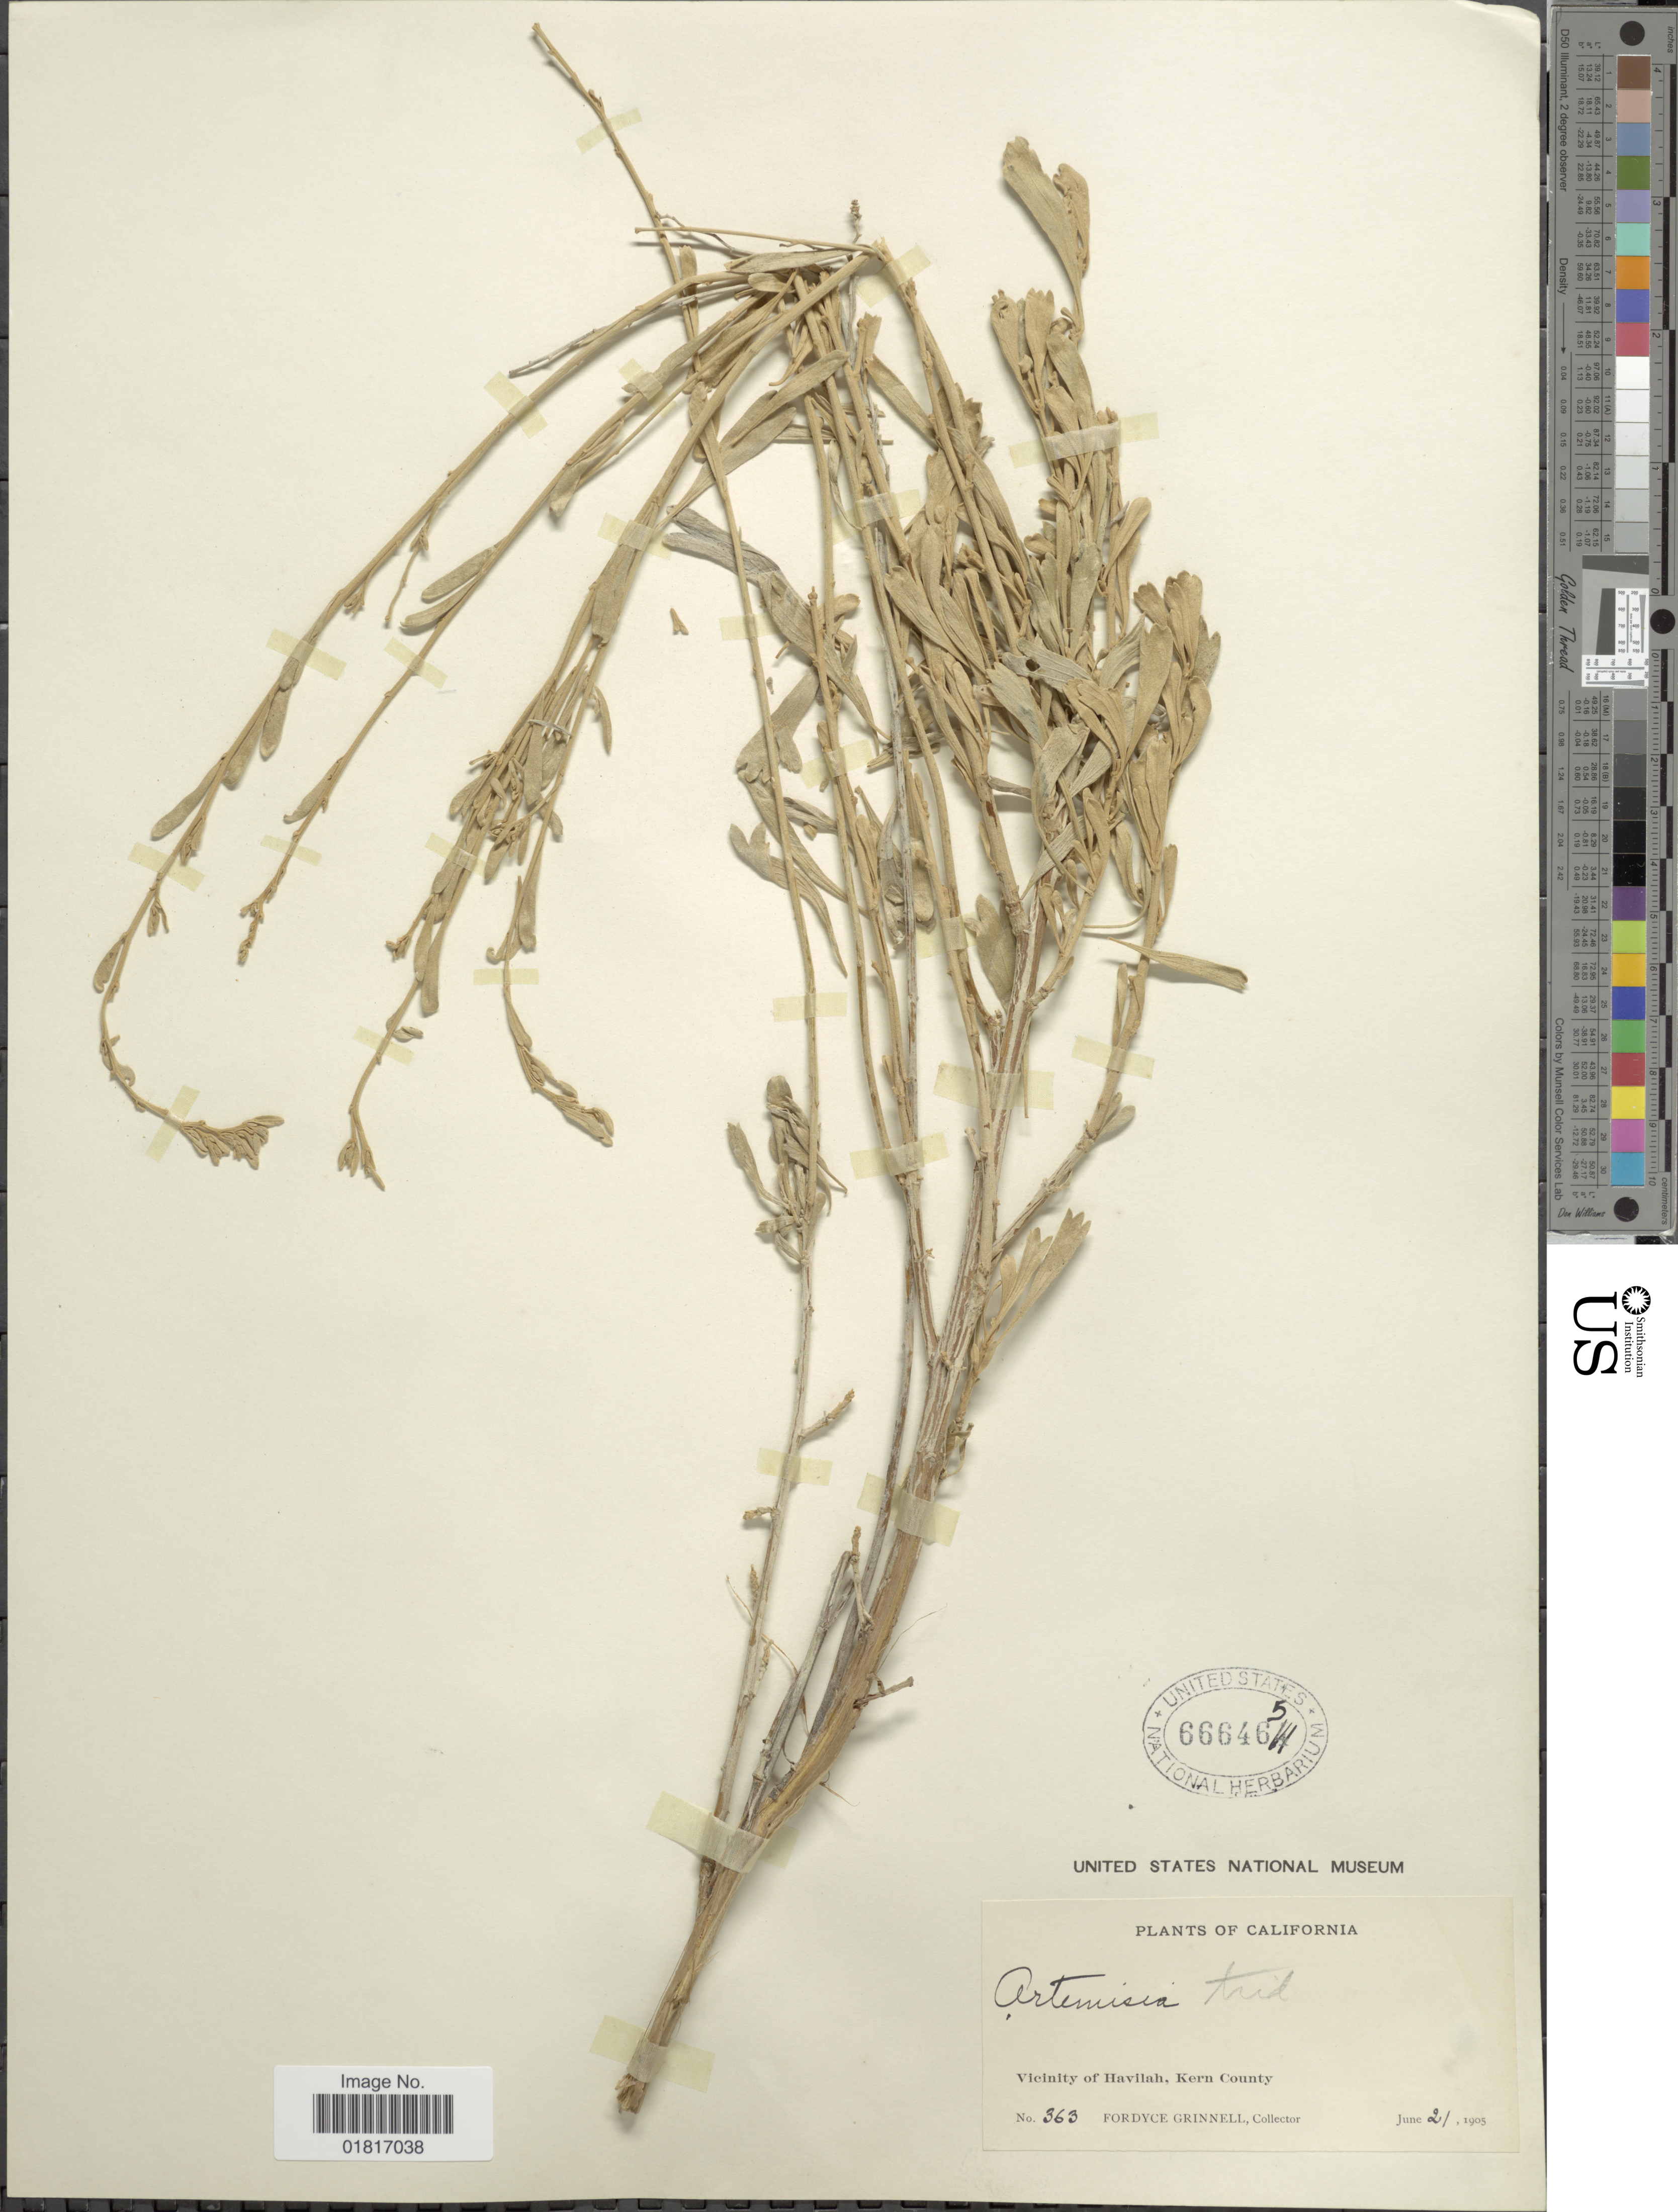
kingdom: Plantae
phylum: Tracheophyta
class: Magnoliopsida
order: Asterales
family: Asteraceae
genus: Artemisia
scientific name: Artemisia tridentata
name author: Nutt.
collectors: F. Grinnell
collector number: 363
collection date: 1905-06-21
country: United States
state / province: California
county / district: Kern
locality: Vicinity of Havilah, Kern County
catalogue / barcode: US 666465